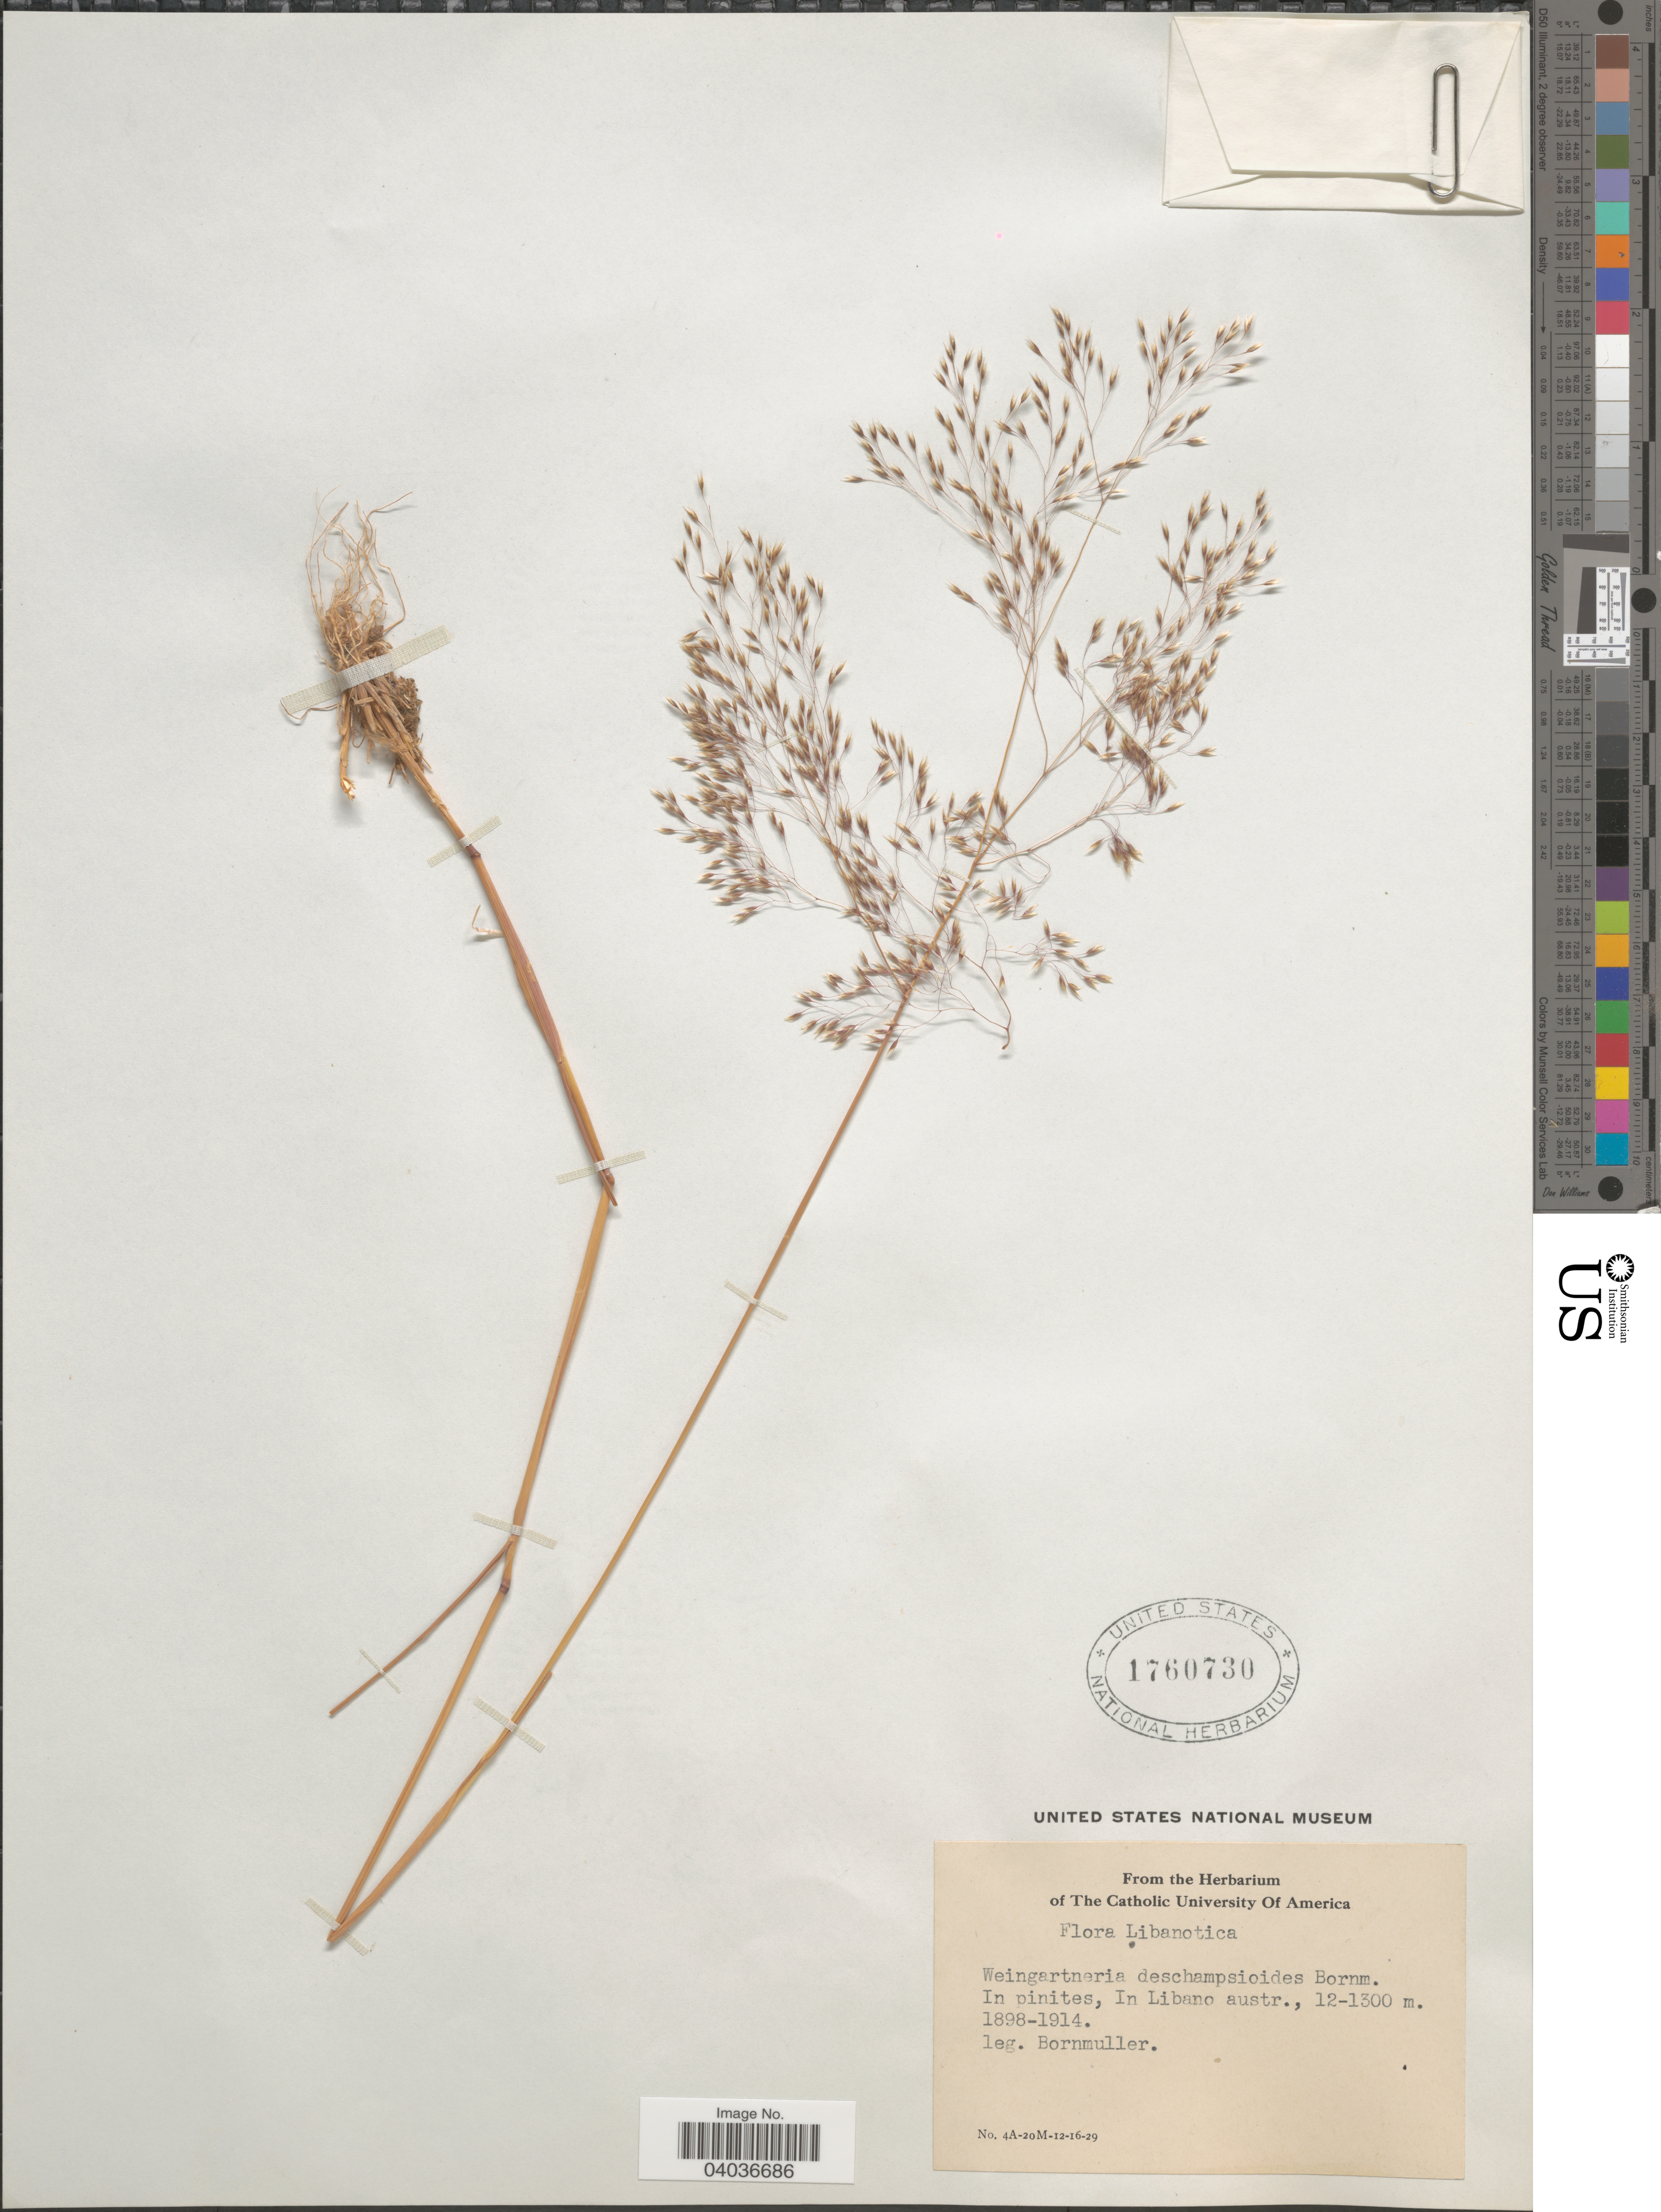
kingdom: Plantae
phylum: Tracheophyta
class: Liliopsida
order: Poales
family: Poaceae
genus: Corynephorus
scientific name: Corynephorus deschampsioides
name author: Bornm.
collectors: Bornmüller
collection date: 1898/1914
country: Lebanon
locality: Libanotica. In Libano austr.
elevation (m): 1200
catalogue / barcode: US 1760730